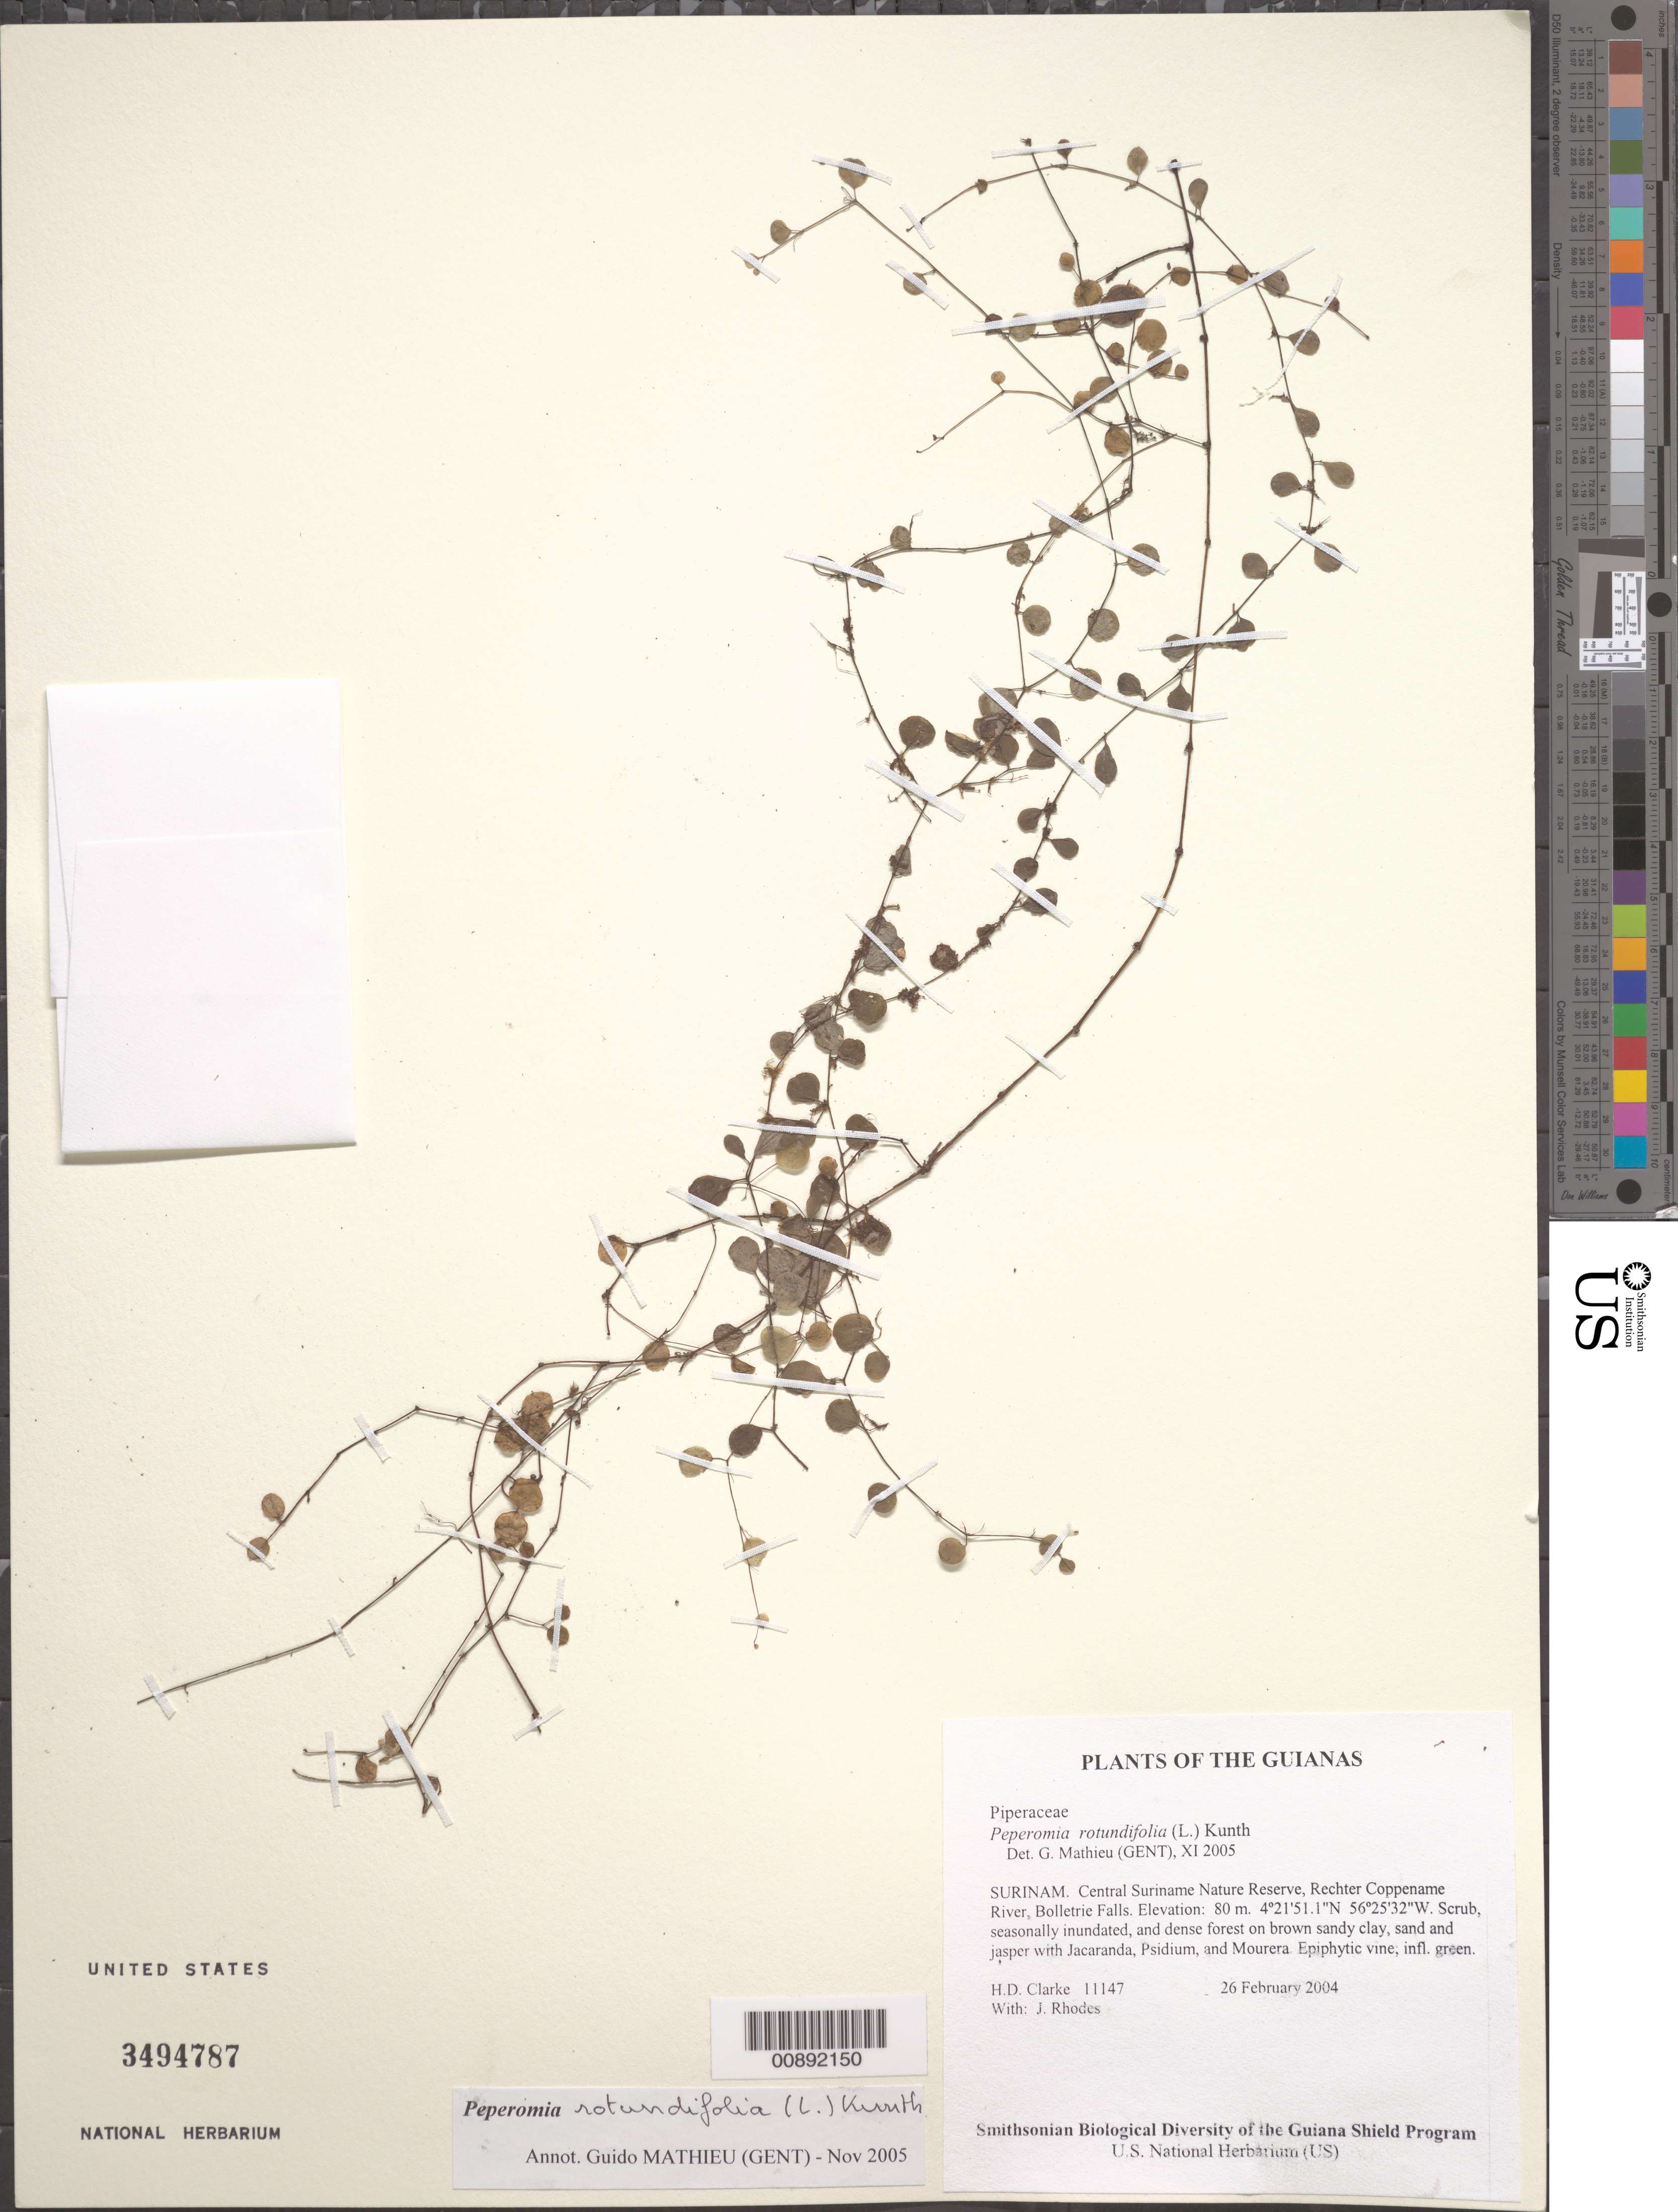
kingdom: Plantae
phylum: Tracheophyta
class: Magnoliopsida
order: Piperales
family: Piperaceae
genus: Peperomia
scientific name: Peperomia rotundifolia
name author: (L.) Kunth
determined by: Mathieu, Guido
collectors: H. D. Clarke & J. Rhodes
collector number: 11147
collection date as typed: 26 February 2004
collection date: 2004-02-26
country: Suriname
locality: Central Suriname Nature Reserve, Rechter Coppename River, Bolletrie Falls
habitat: Scrub, seasonally inundated, and dense forest on brown sandy clay, sand and jasper with Jacaranda, Psidium, and Mourera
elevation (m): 80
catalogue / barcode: US 3494787